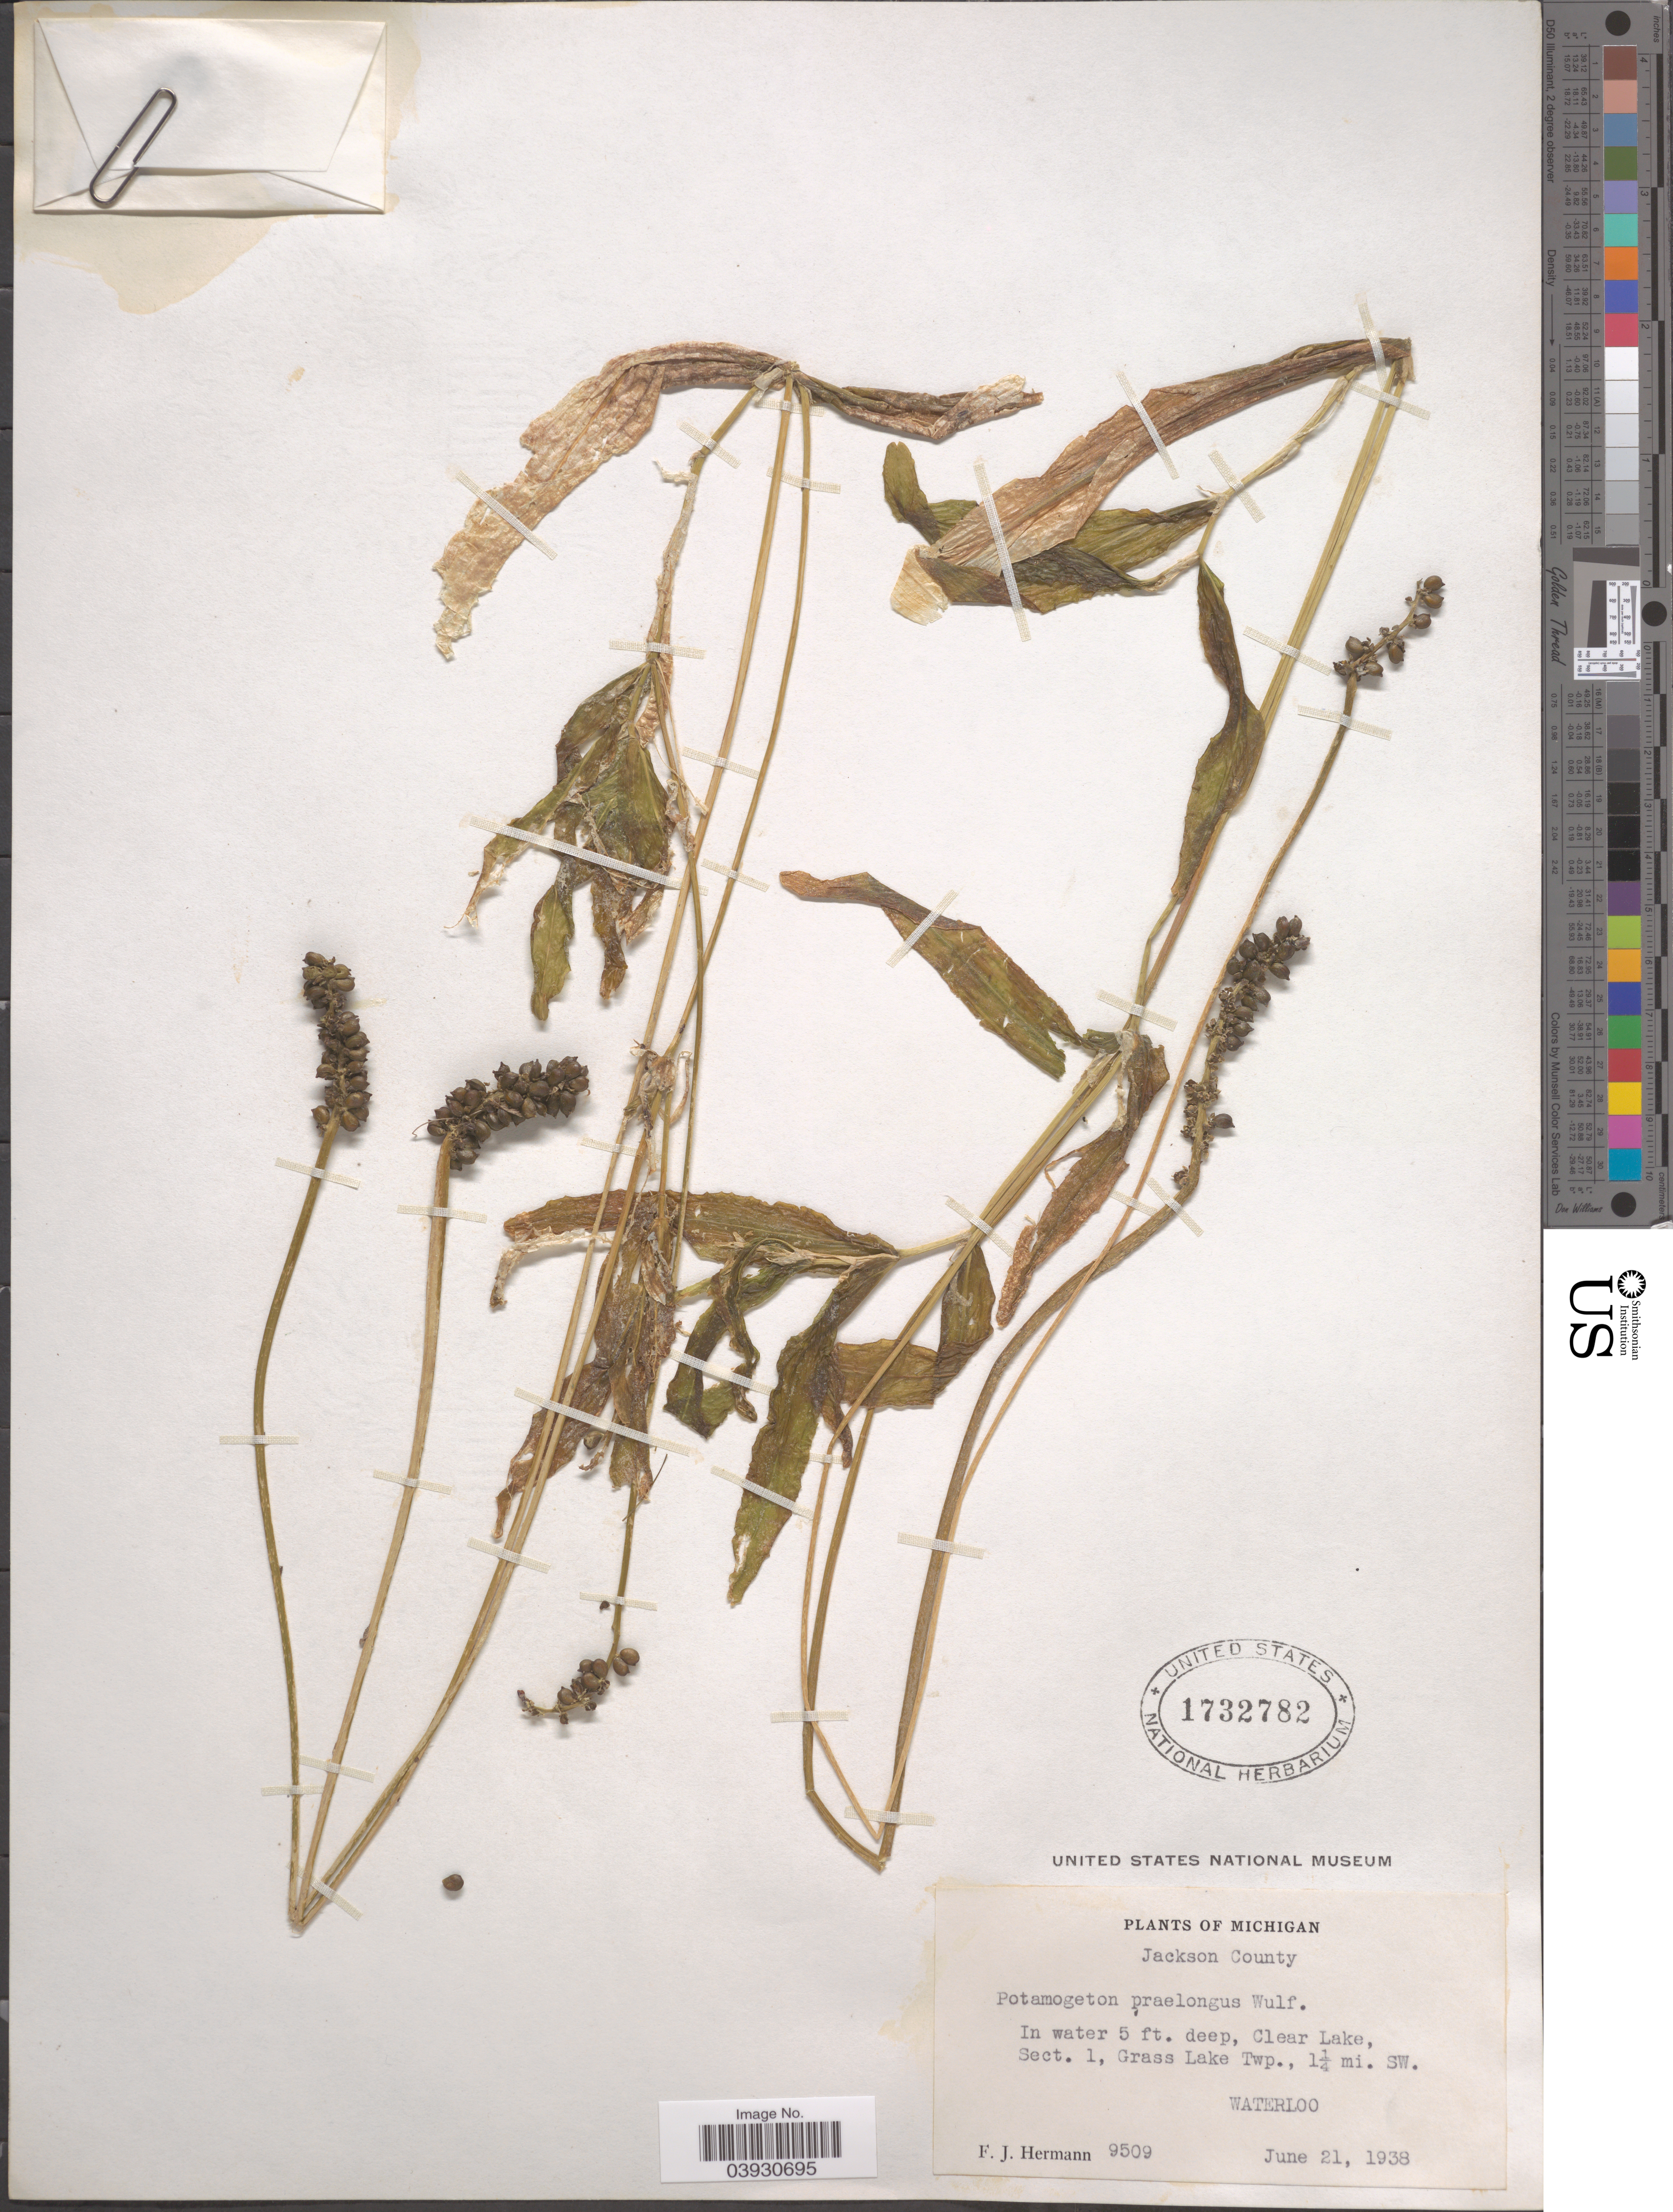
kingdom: Plantae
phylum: Tracheophyta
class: Liliopsida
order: Alismatales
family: Potamogetonaceae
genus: Potamogeton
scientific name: Potamogeton praelongus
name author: Wulfen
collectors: F. J. Hermann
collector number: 9509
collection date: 1938-06-21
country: United States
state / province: Michigan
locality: Jackson County. Clear Lake, Sect. 1, Grass Lake Twp., 1¼ mi. SW. Waterloo.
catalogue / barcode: US 1732782